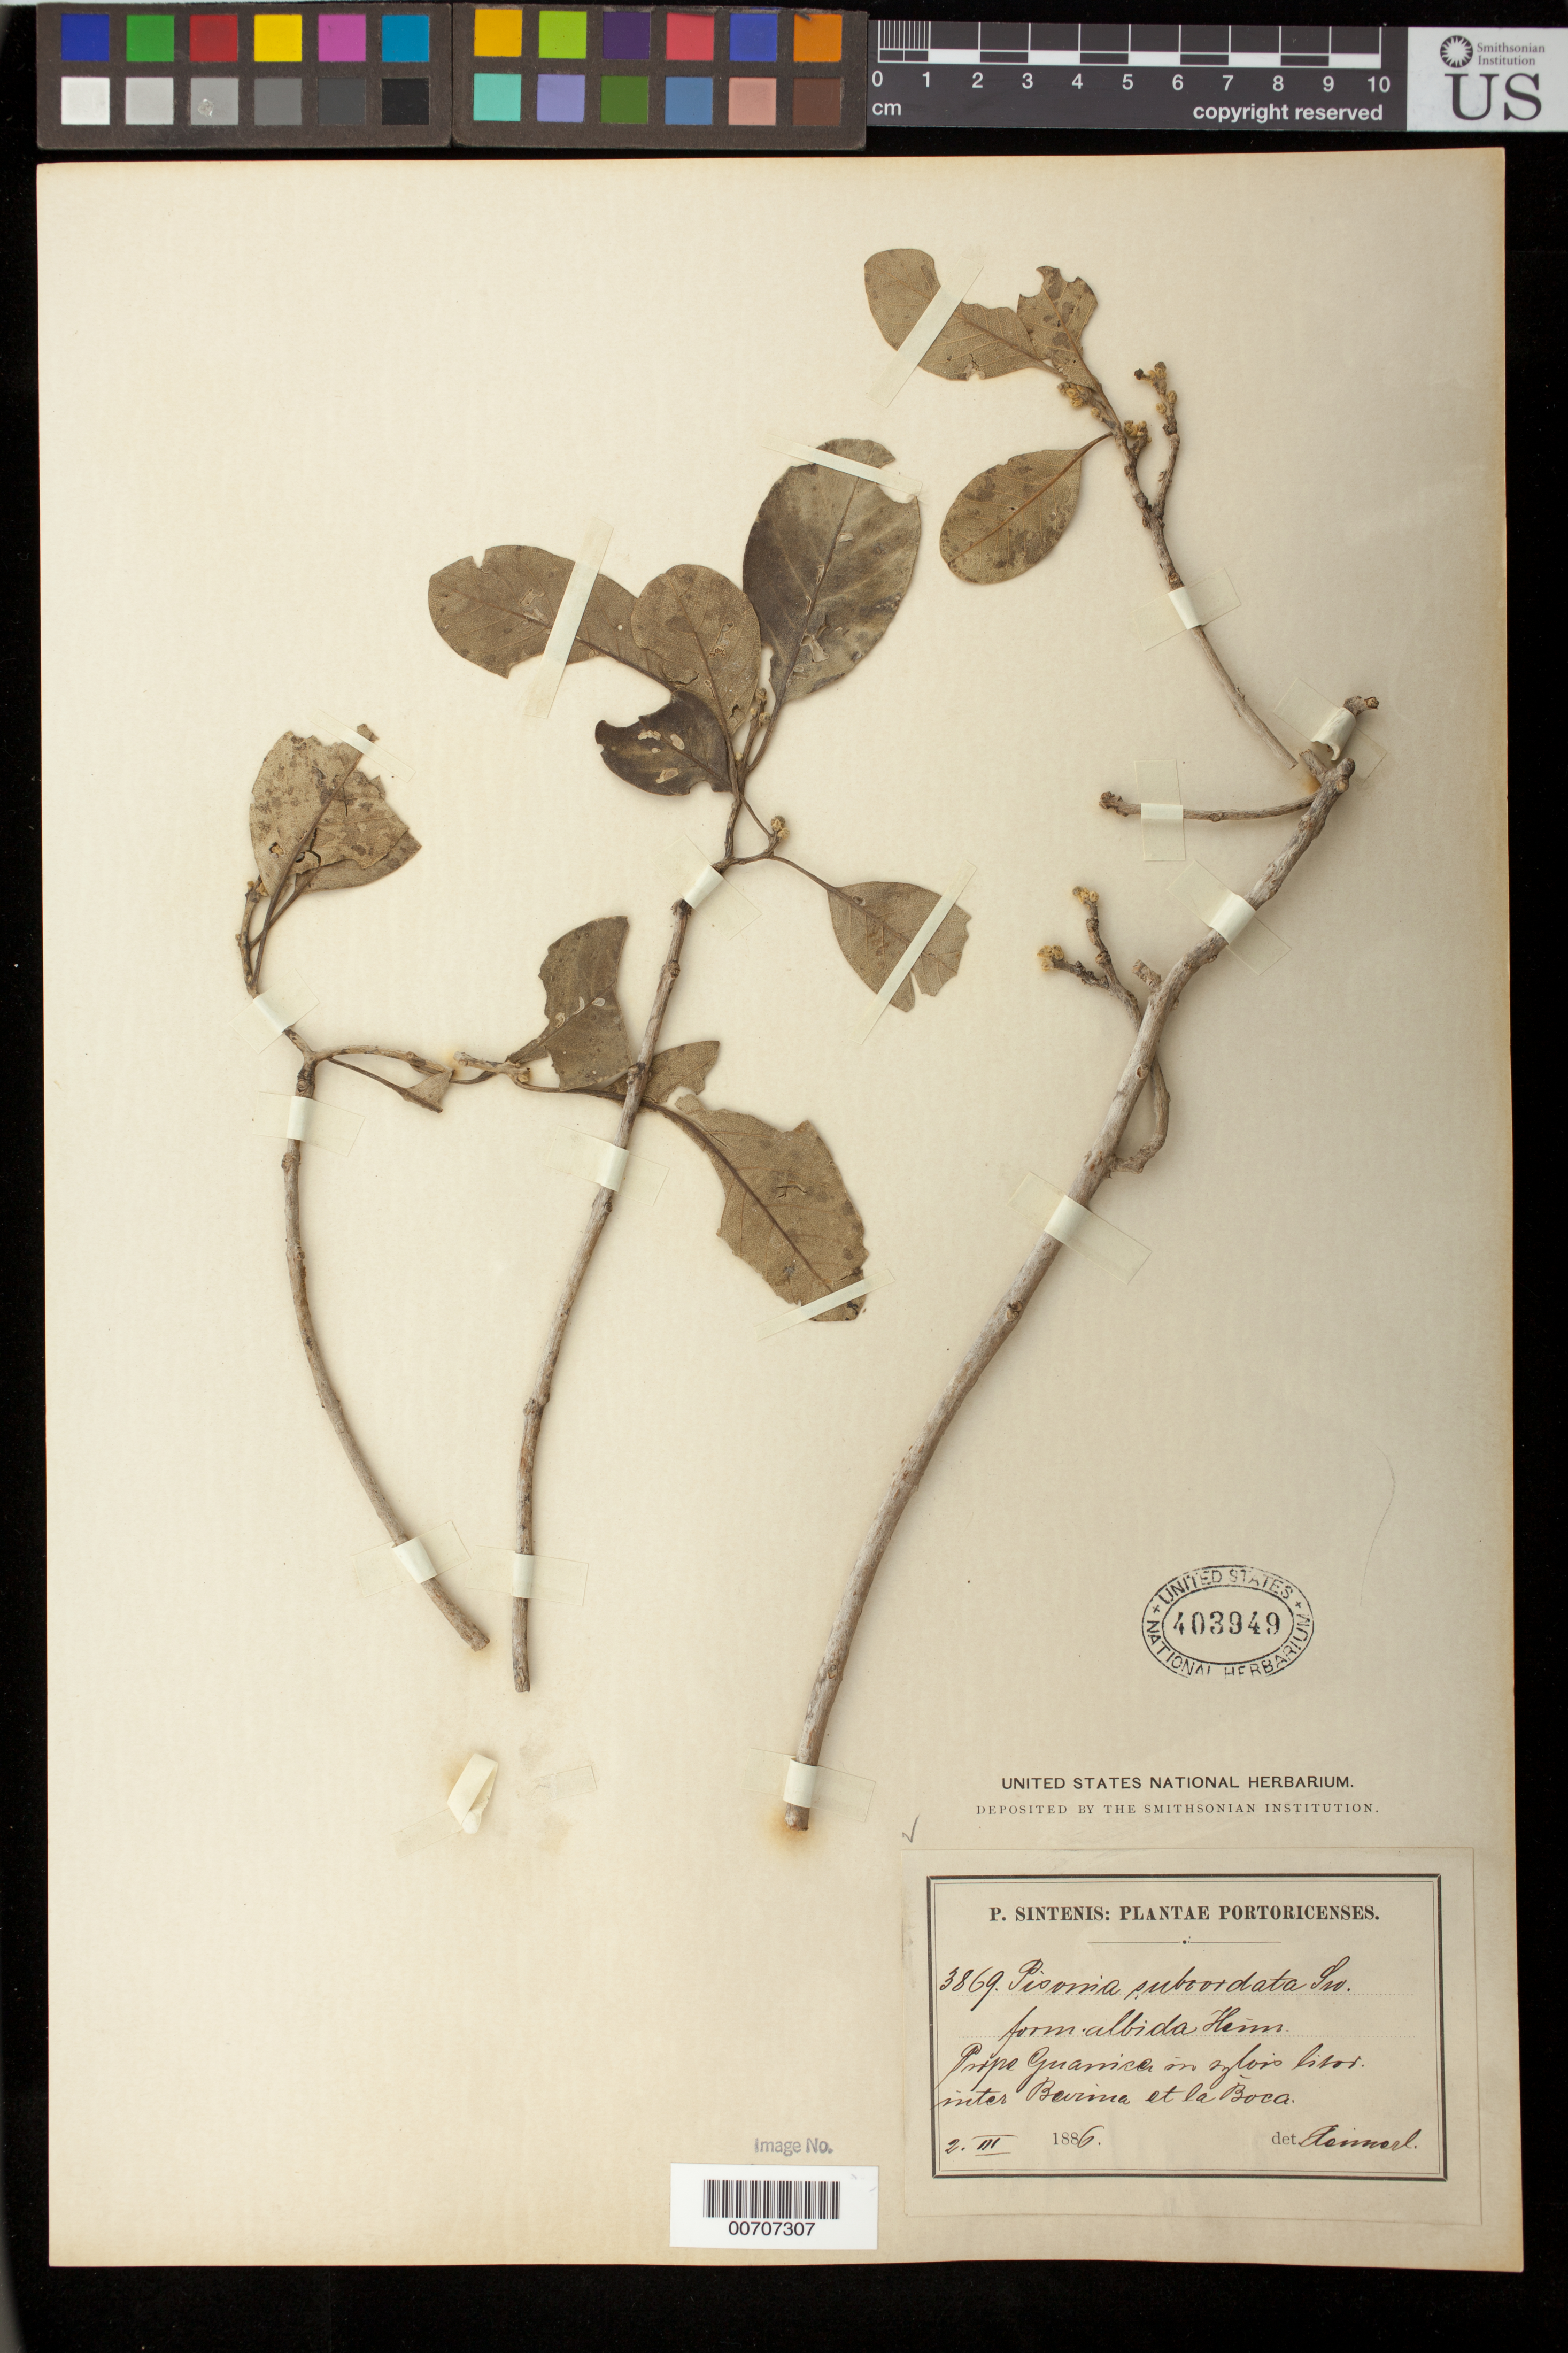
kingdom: Plantae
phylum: Tracheophyta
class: Magnoliopsida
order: Caryophyllales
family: Nyctaginaceae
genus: Pisonia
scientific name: Pisonia subcordata f. albida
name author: Heimerl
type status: Paratype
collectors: P. Sintenis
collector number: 3869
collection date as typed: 02 Mar 1886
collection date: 1886-03-02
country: Puerto Rico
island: Greater Antilles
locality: Prope Guanica in sylvis litor inter Barima et la Boca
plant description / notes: Syntype or paratype? Protologue cites "Habitat in Puerto-Rico: Sintenis n. 594 (♂ typica), 3748 (♂), 3869 (formae magis glabratae)". "Typica" (rather than "typus") sufficient to consider Sintenis 594 the type?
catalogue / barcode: US 403949